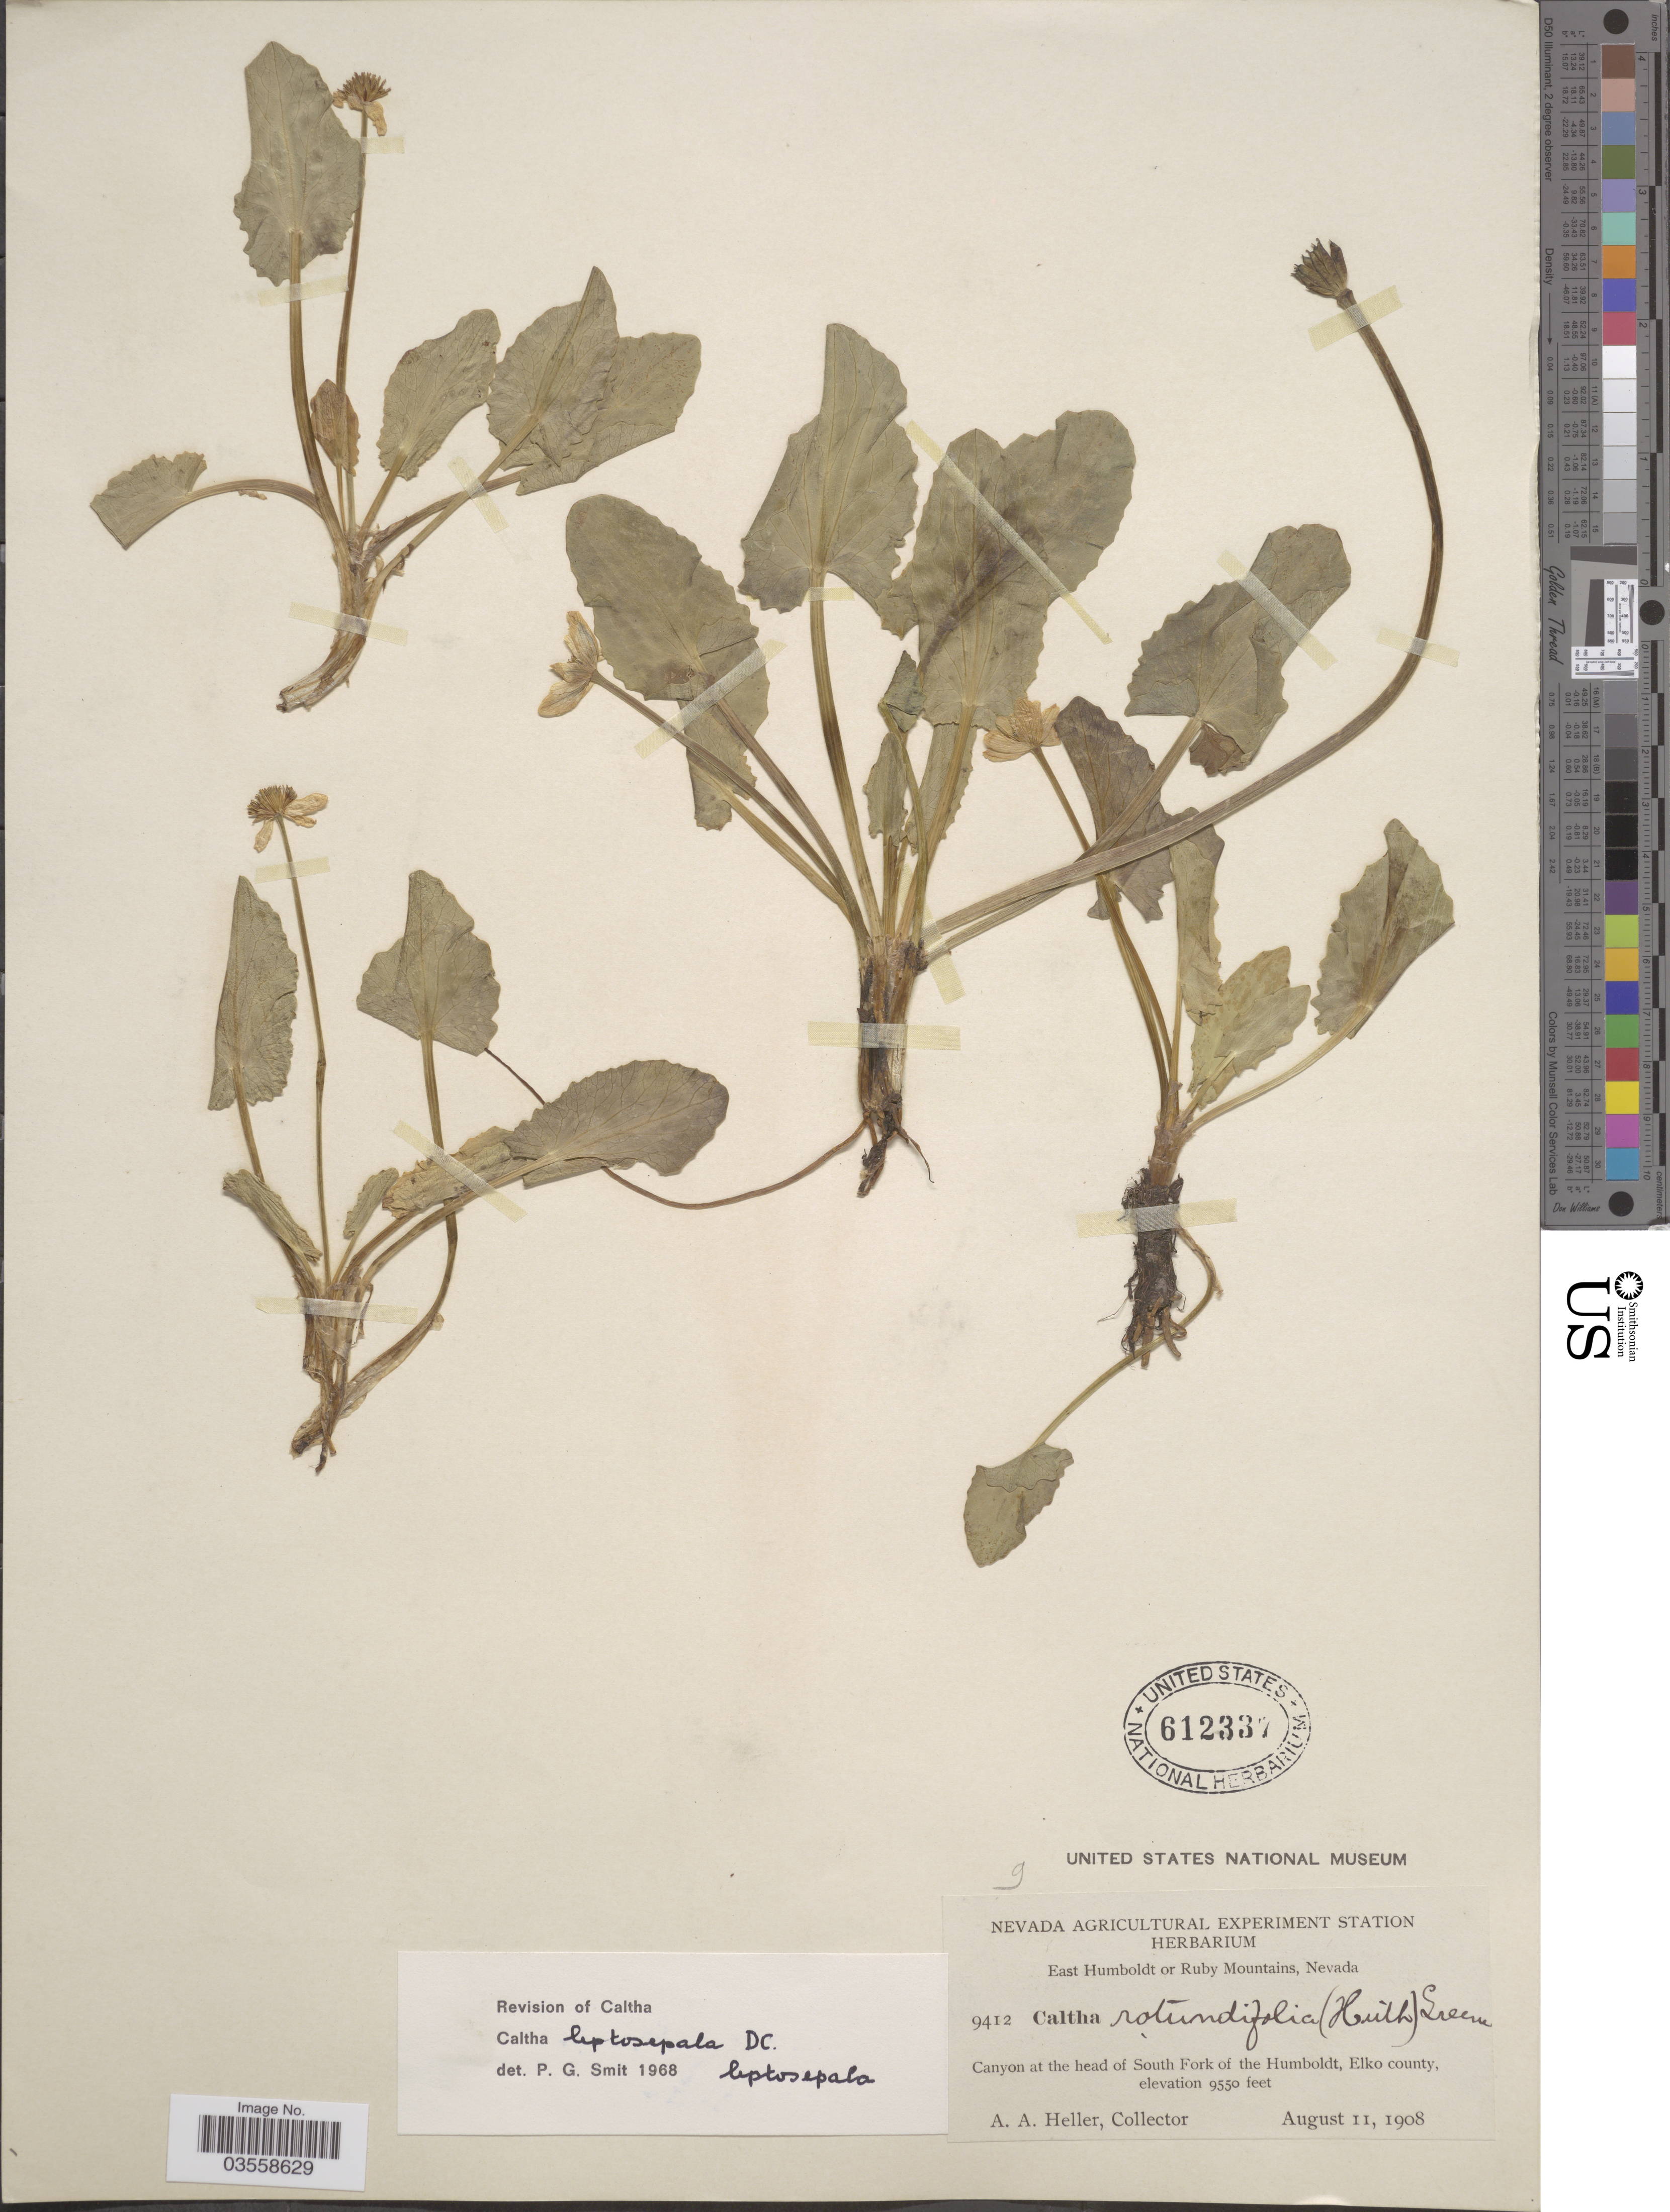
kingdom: Plantae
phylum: Tracheophyta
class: Magnoliopsida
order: Ranunculales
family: Ranunculaceae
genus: Caltha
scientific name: Caltha leptosepala subsp. leptosepala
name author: DC.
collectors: A. A. Heller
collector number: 9412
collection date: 1908-08-11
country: United States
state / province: Nevada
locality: East Humboldt. Canyon at the head of South Fork of the Humboldt, Elko county.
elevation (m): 2911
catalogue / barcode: US 612337